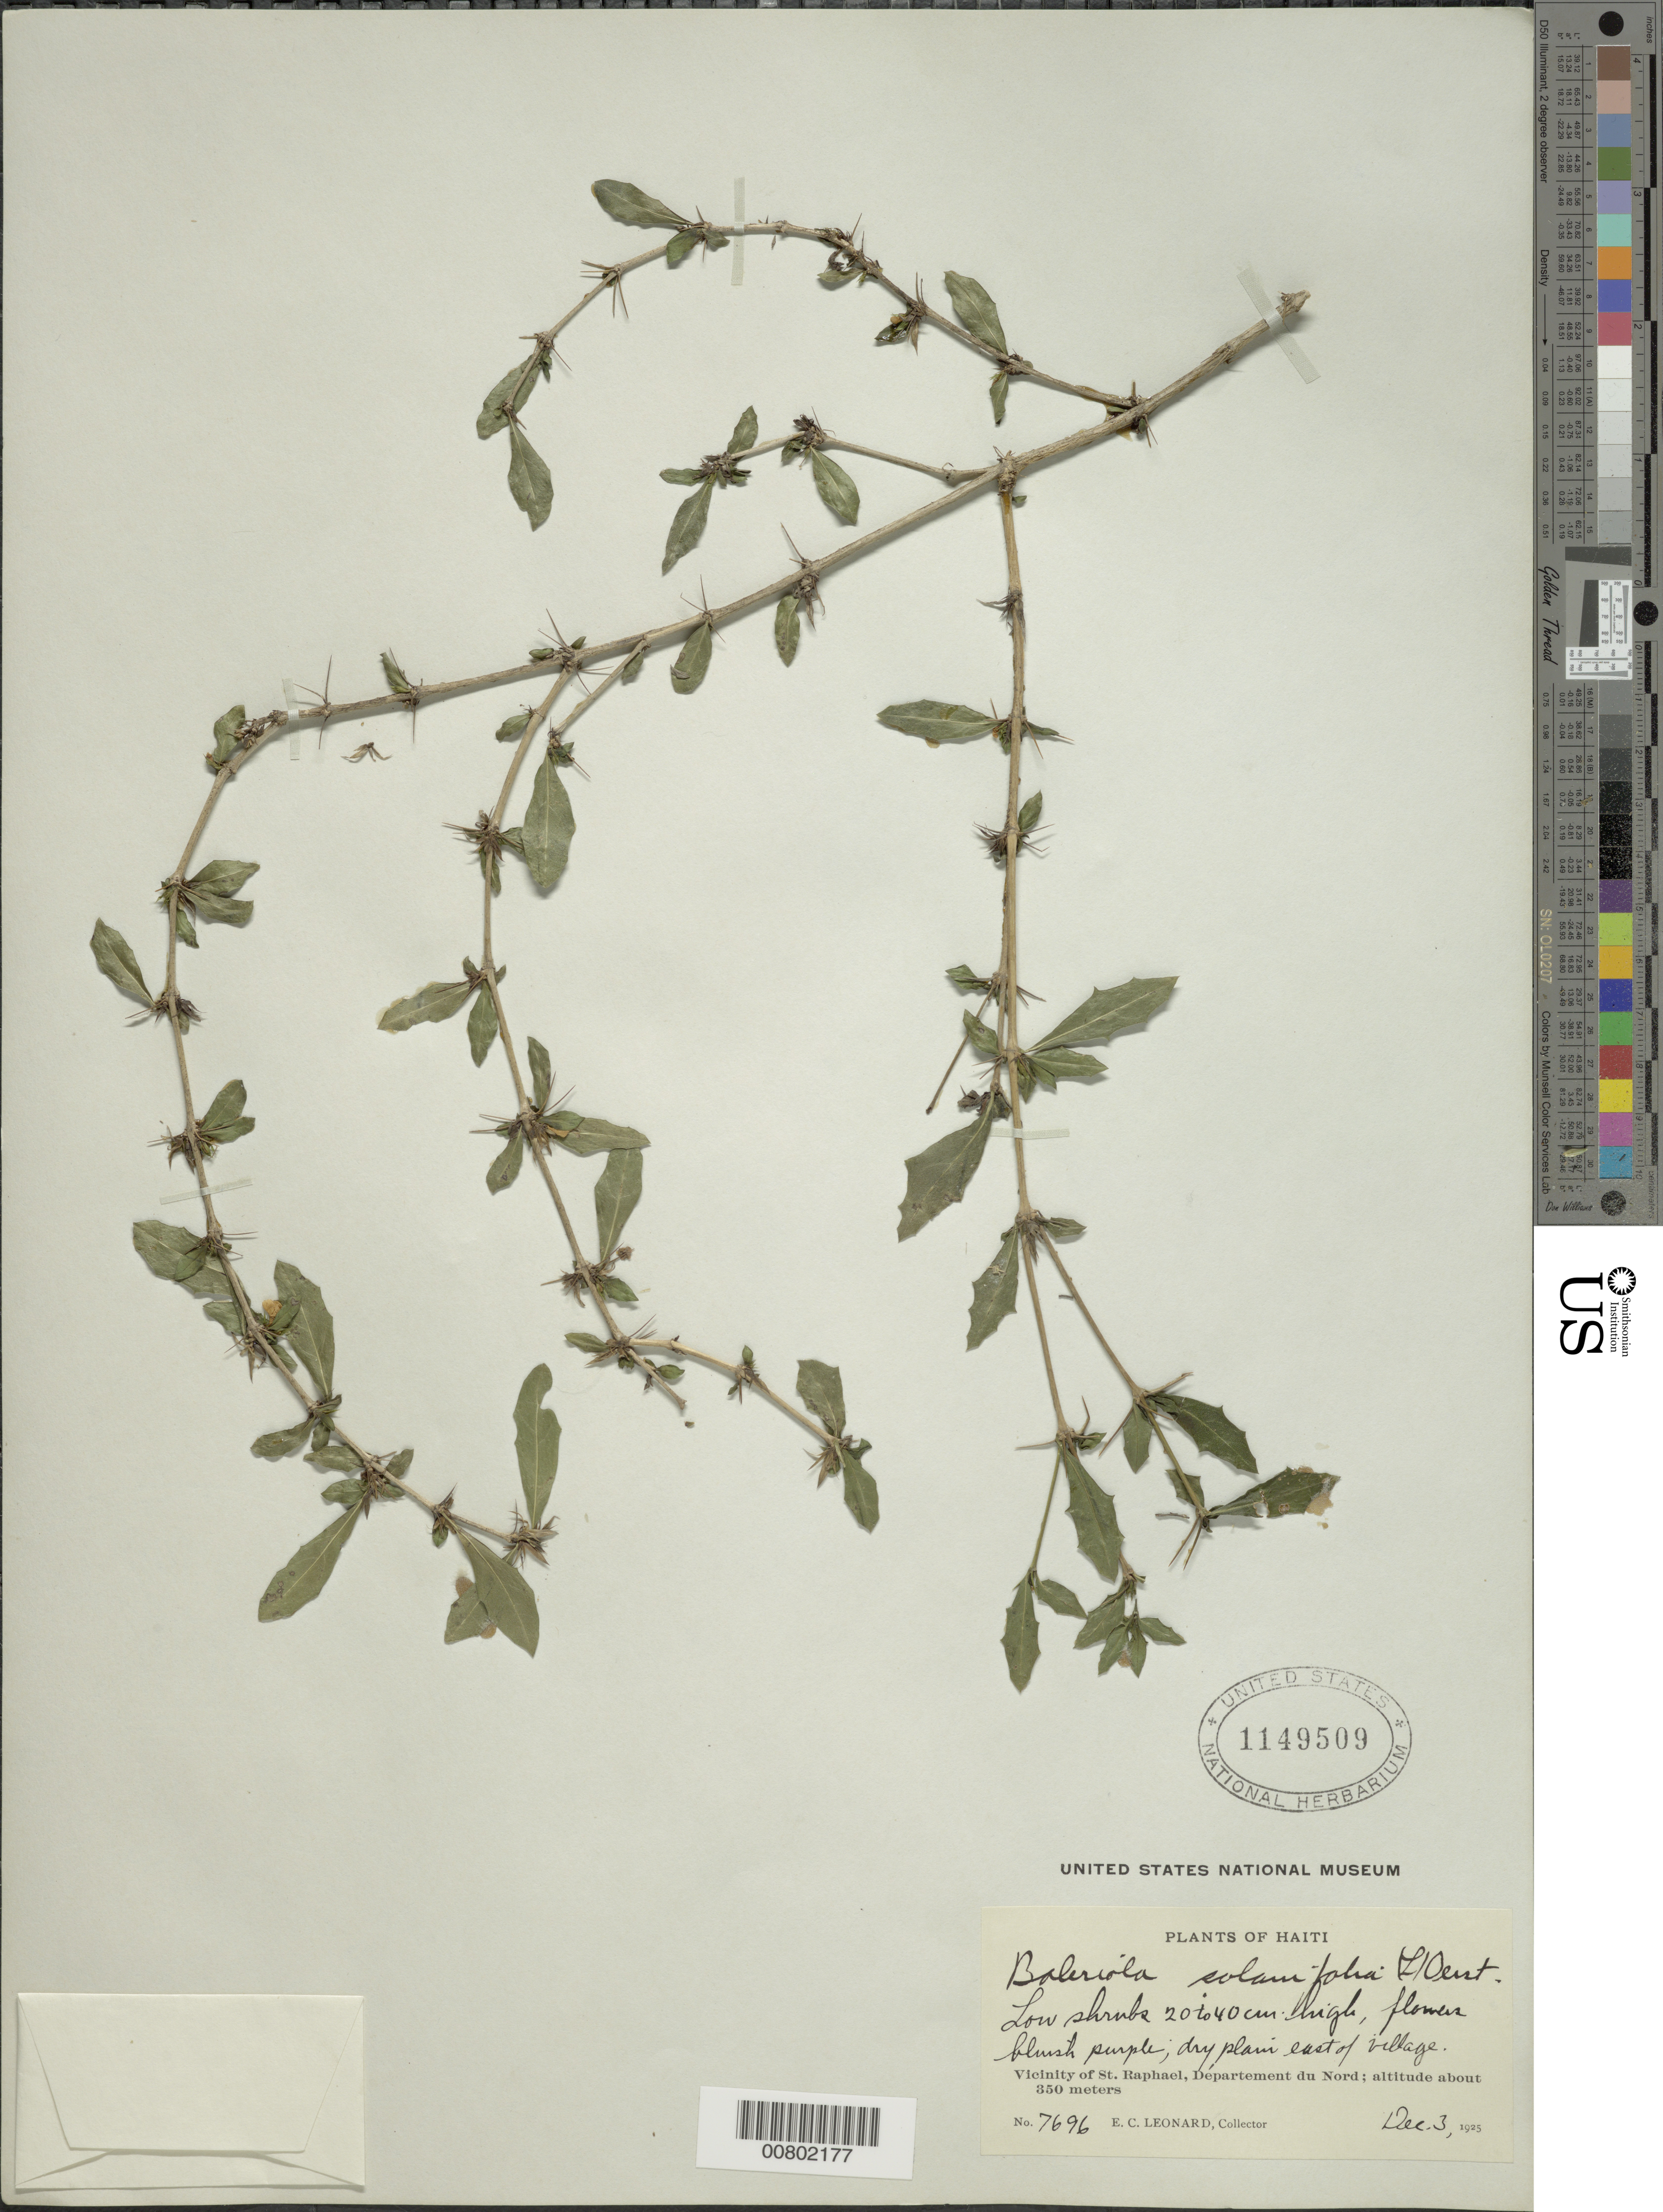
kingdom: Plantae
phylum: Tracheophyta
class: Magnoliopsida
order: Lamiales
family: Acanthaceae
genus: Barleriola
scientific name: Barleriola solanifolia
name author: (L.) Oerst. ex Lindau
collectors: E. C. Leonard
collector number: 7696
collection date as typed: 03 Dec 1925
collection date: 1925-12-03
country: Haiti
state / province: Nord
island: Hispaniola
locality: Vicinity of St. Raphael, E of village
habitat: Dry plain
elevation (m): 350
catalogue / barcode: US 1149509